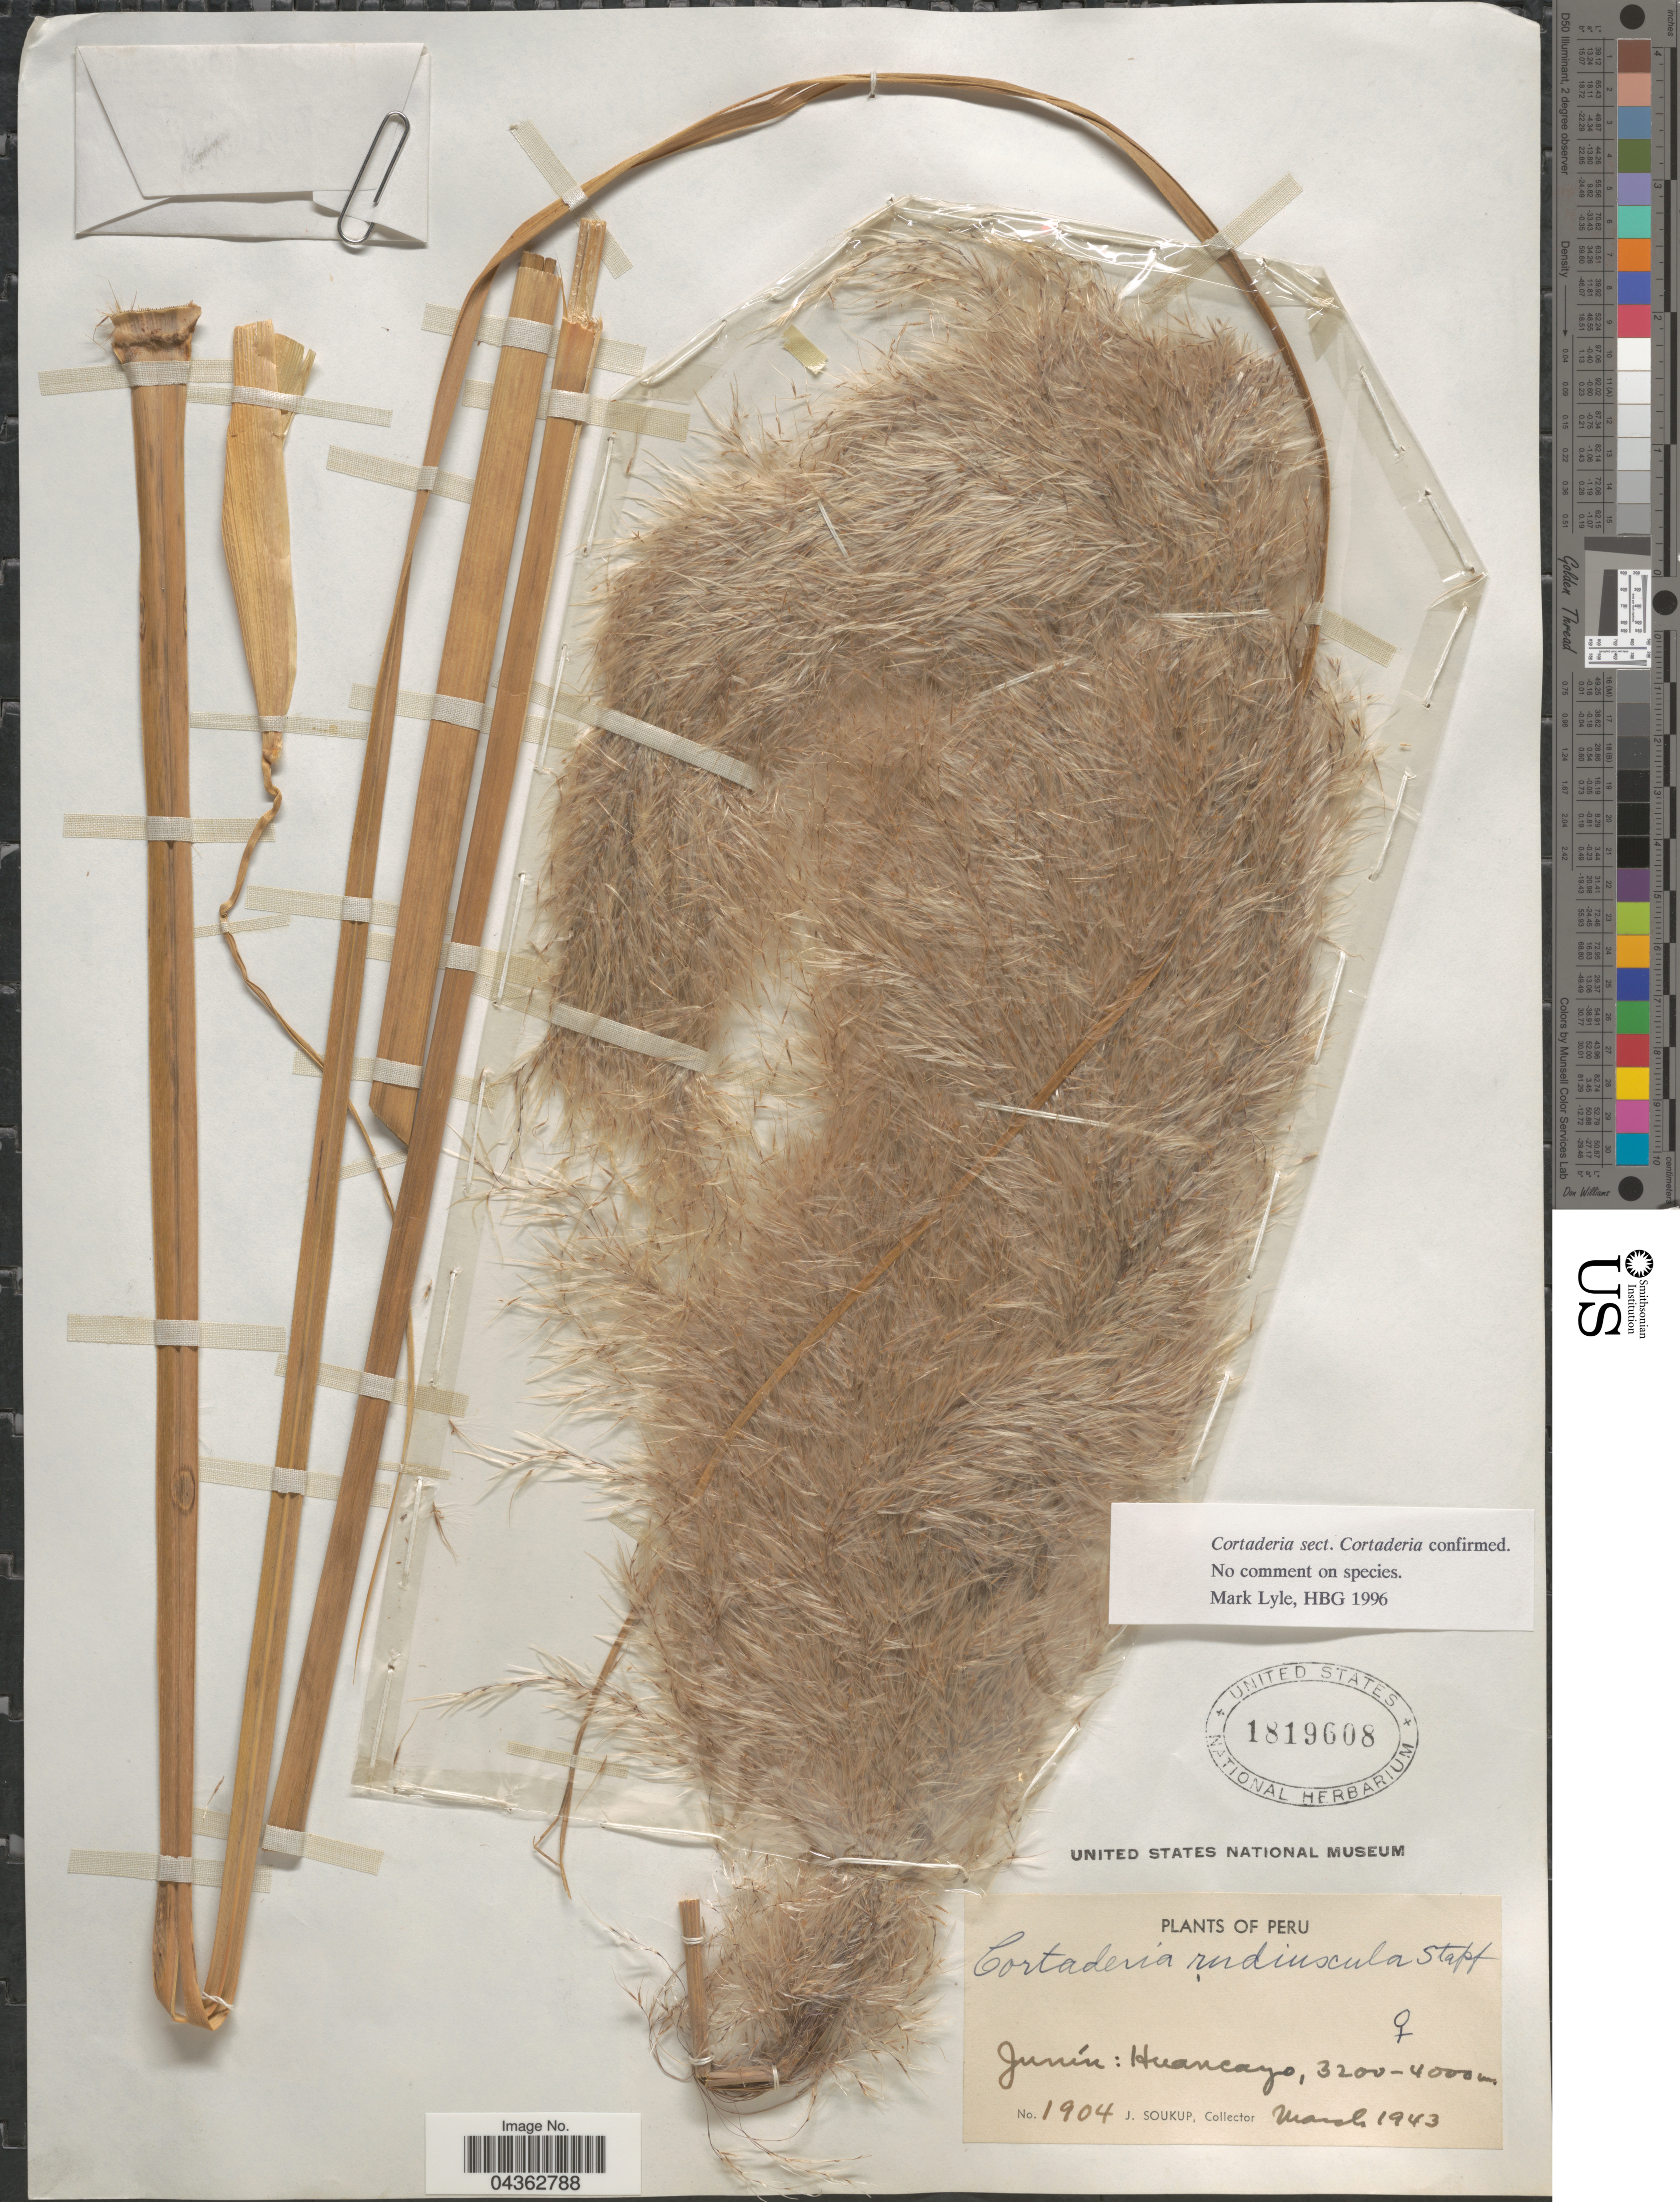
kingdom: Plantae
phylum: Tracheophyta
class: Liliopsida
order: Poales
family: Poaceae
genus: Cortaderia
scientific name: Cortaderia rudiuscula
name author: Stapf in Gardner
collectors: J. Soukop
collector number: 1904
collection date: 1943-03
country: Peru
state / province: Junín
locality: Huancayo.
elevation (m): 3200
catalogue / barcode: US 1819608